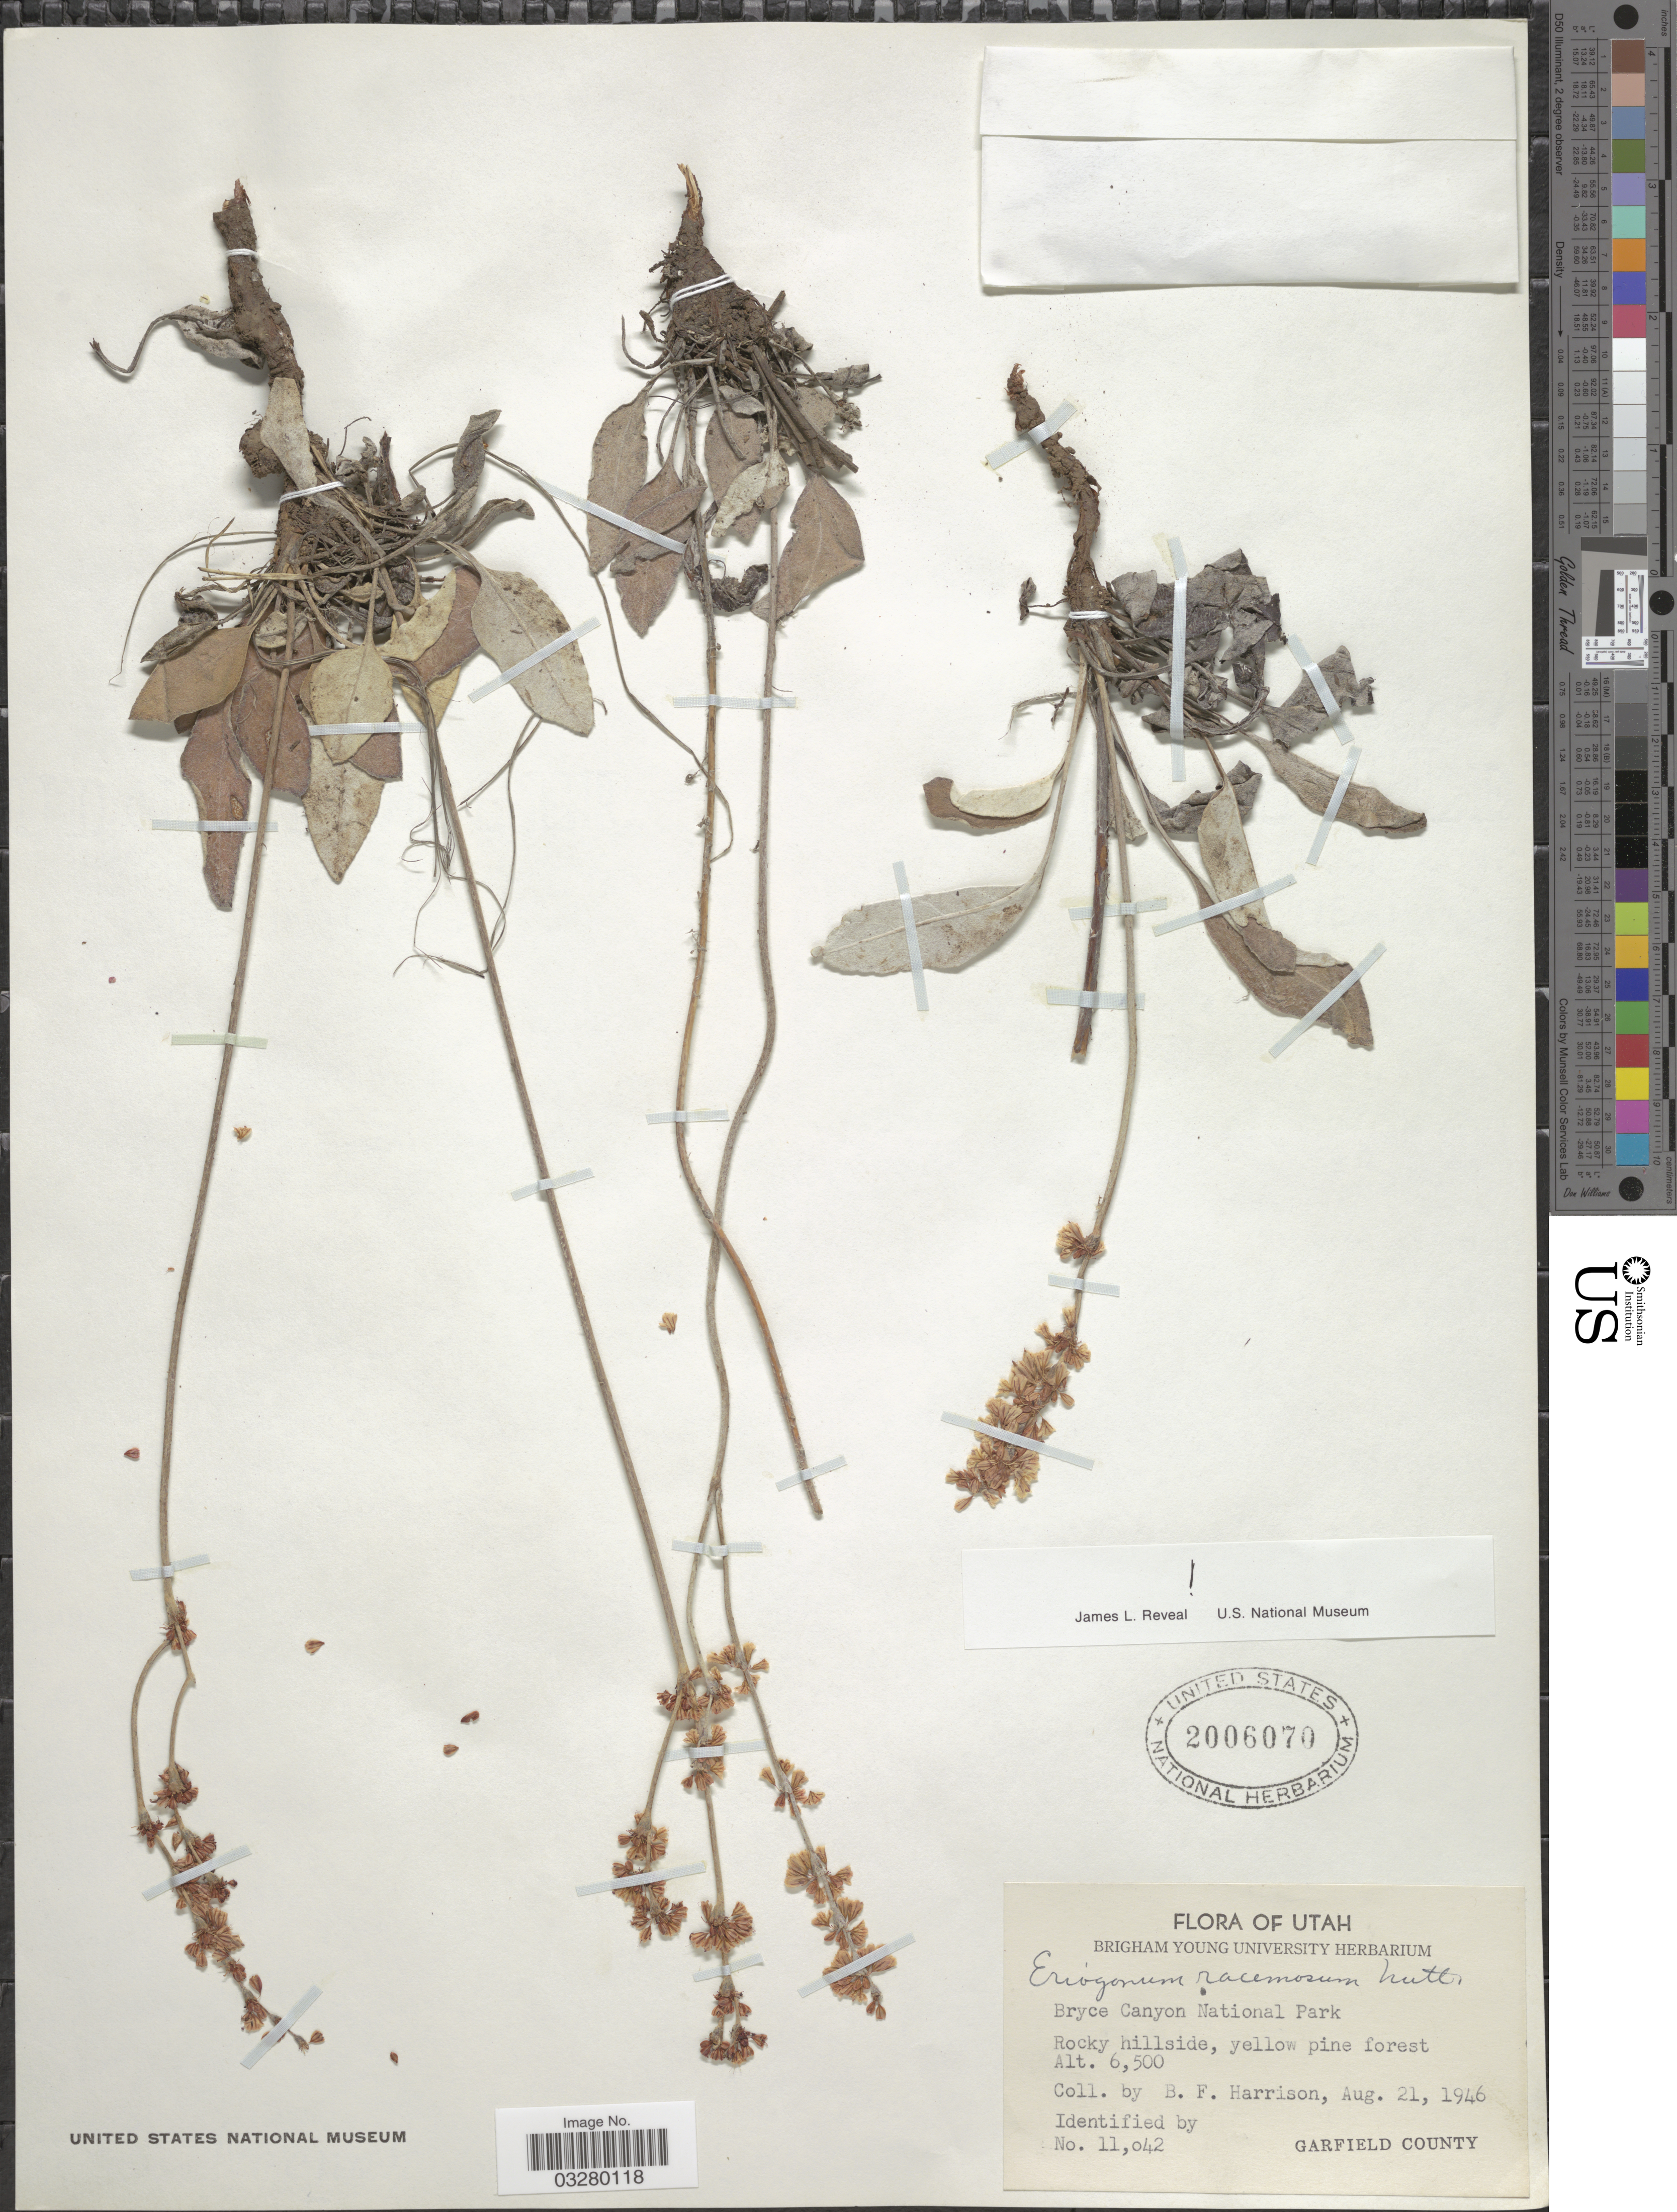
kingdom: Plantae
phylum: Tracheophyta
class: Magnoliopsida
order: Caryophyllales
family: Polygonaceae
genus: Eriogonum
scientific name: Eriogonum racemosum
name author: Nutt.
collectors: B. F. Harrison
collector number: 11042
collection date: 1946-08-21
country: United States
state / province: Utah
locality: Bryce Canyon National Park. Garfield County.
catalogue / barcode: US 2006070